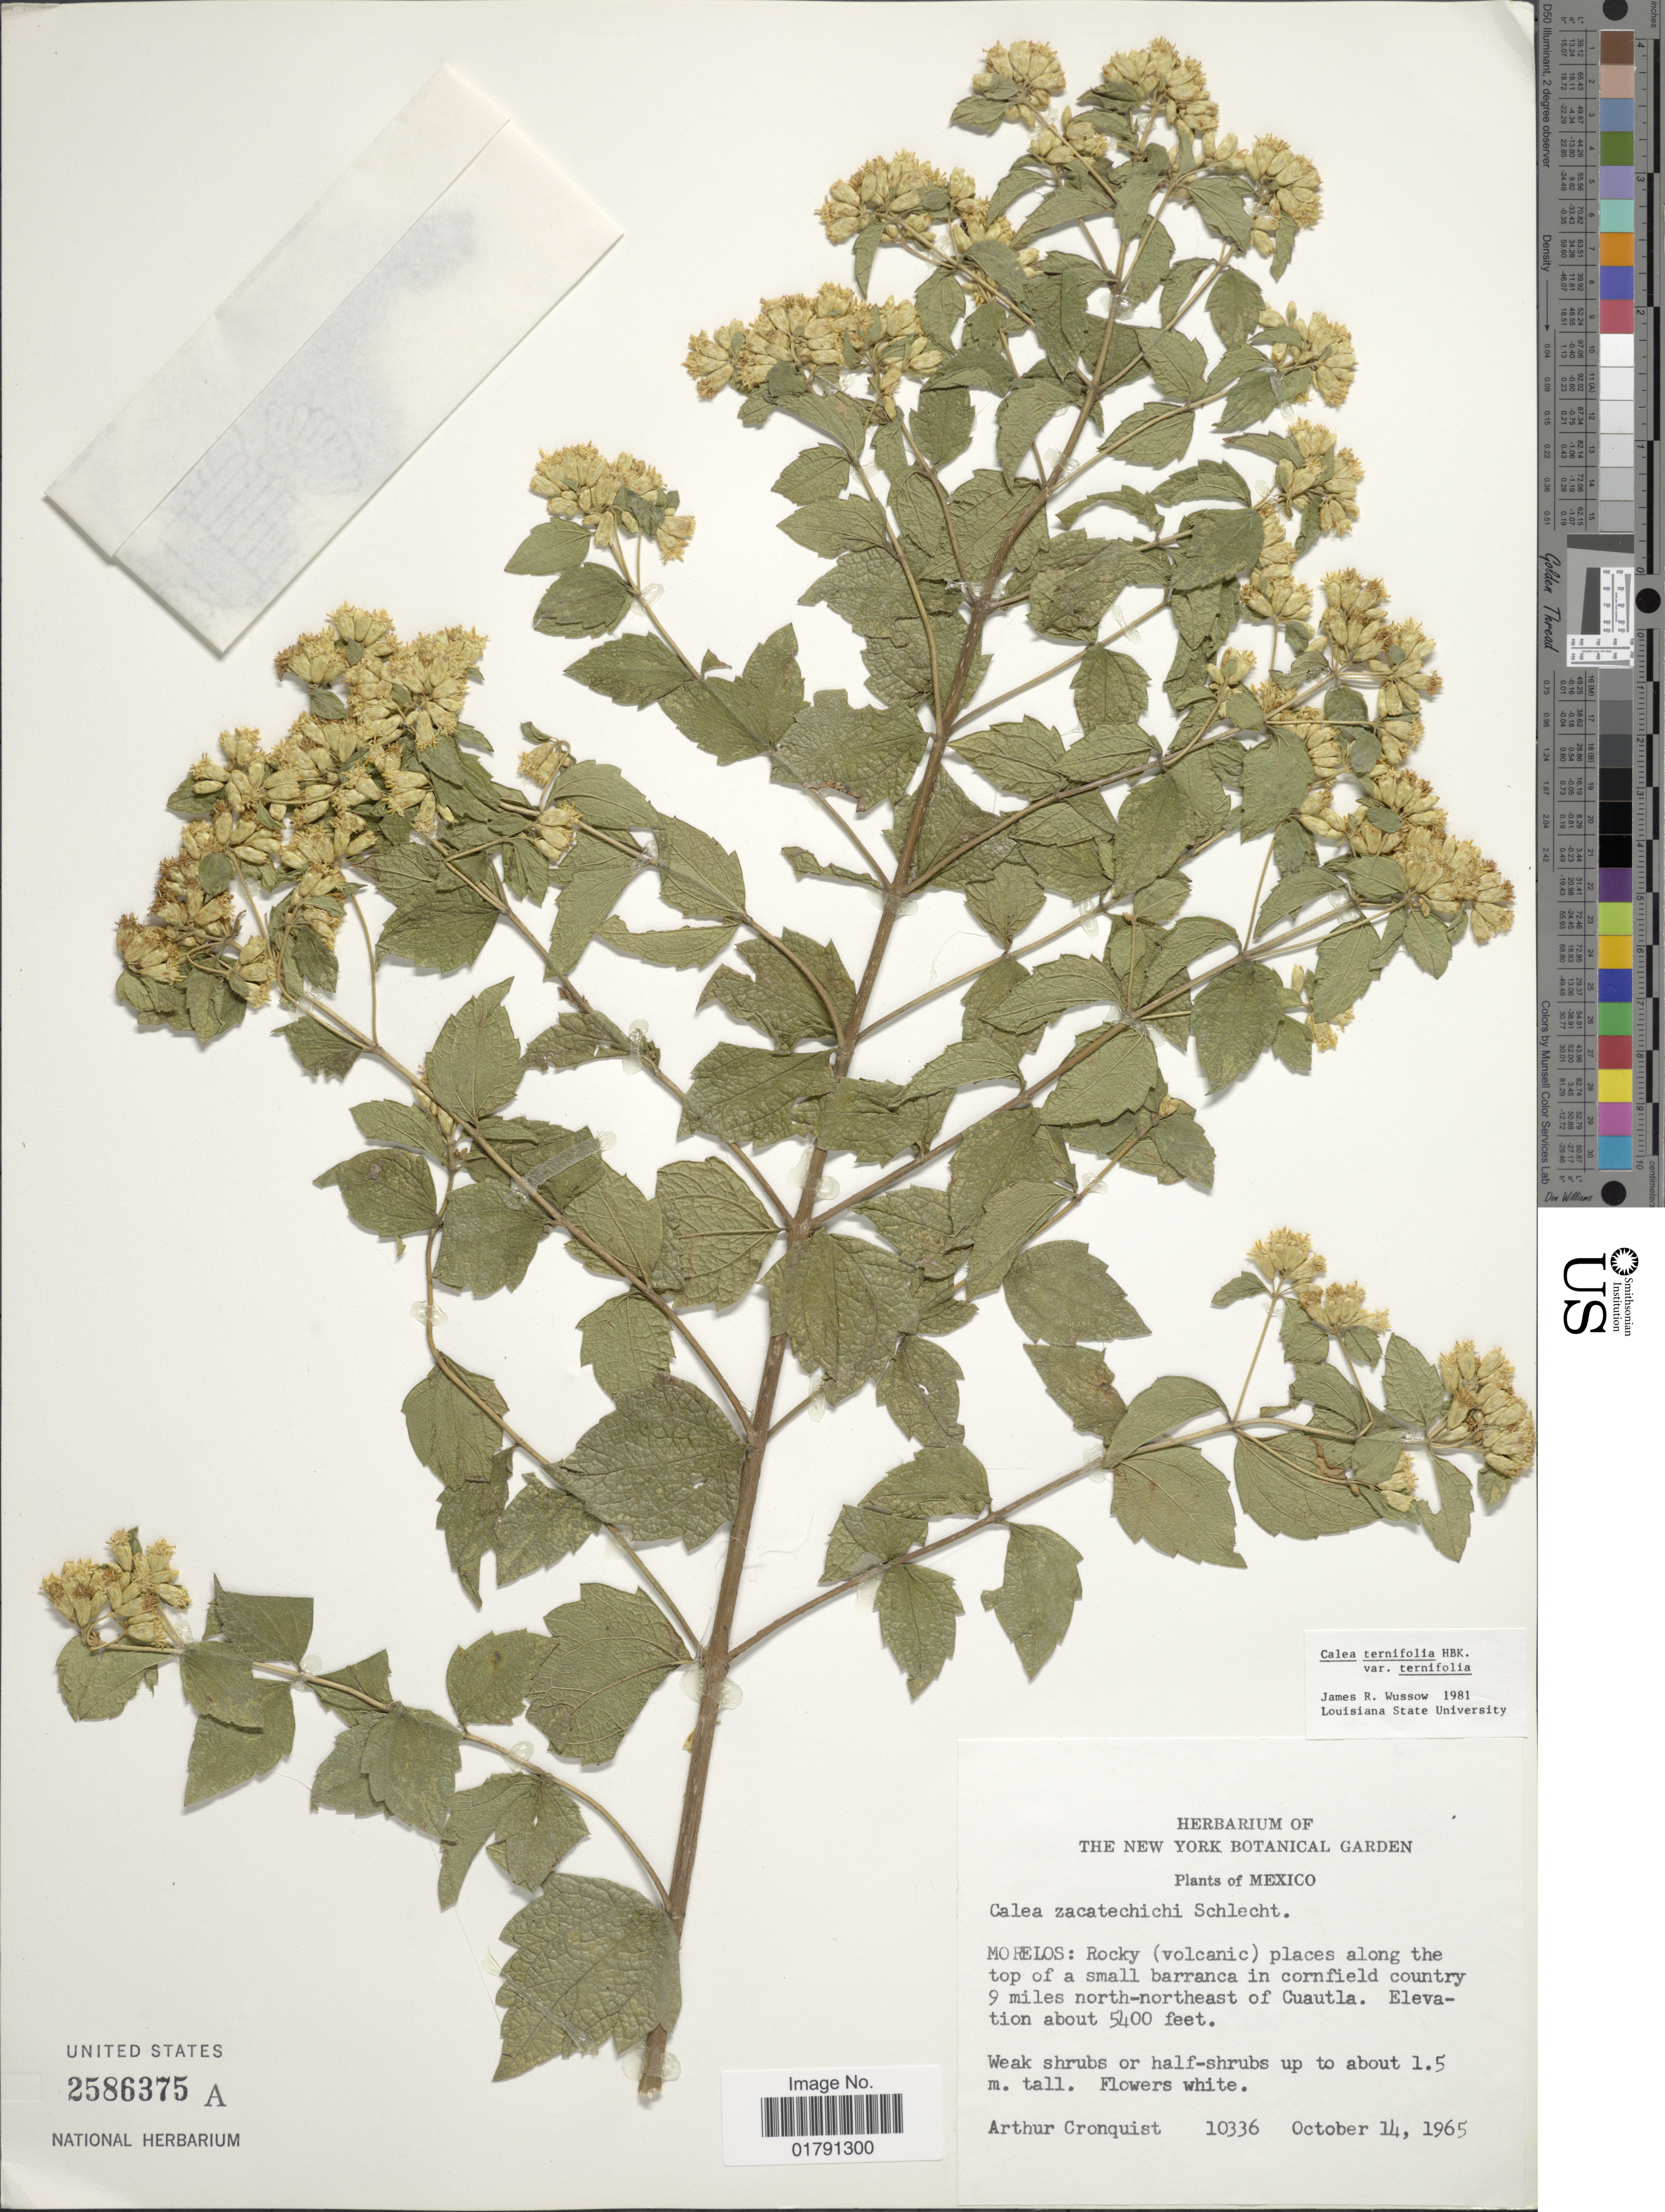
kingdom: Plantae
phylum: Tracheophyta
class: Magnoliopsida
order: Asterales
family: Asteraceae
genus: Calea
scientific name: Calea ternifolia var. ternifolia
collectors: A. J. Cronquist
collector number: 10336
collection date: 1965-10-14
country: Mexico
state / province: Morelos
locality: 9 miles north-northeast of Cuautla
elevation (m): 1646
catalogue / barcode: US 2586375A